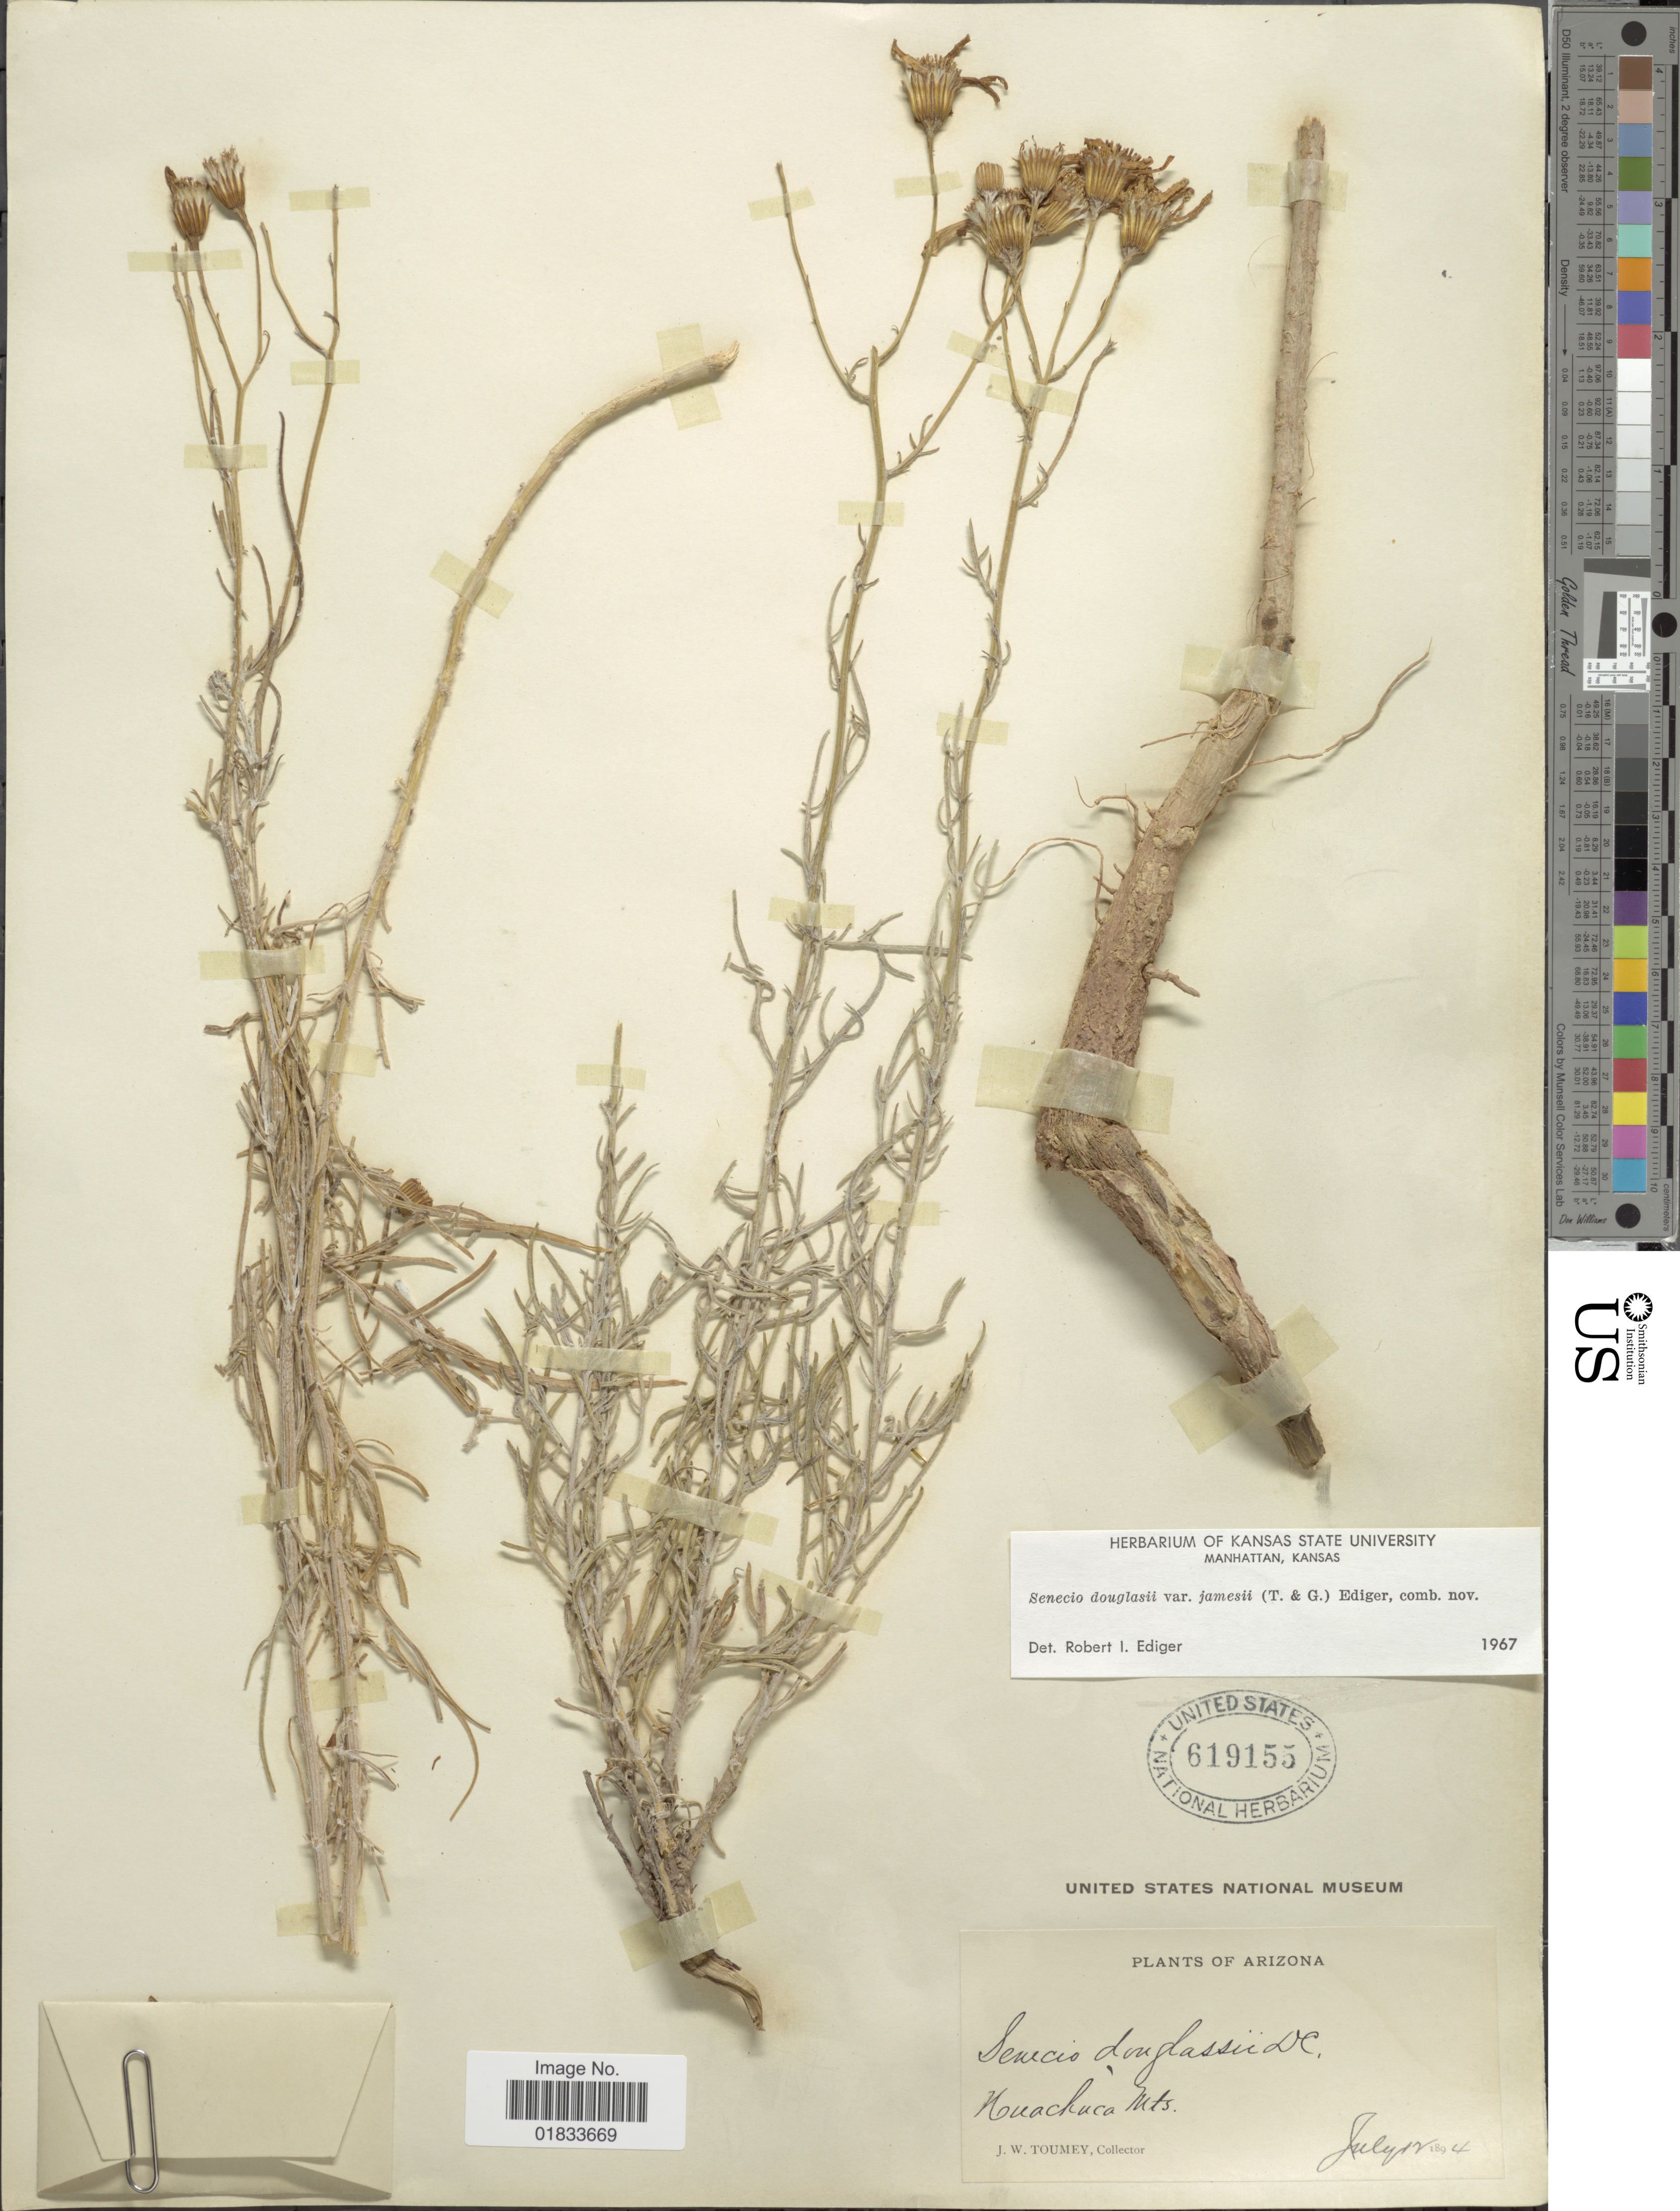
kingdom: Plantae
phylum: Tracheophyta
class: Magnoliopsida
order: Asterales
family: Asteraceae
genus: Senecio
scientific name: Senecio flaccidus var. flaccidus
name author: Less.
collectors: J. W. Toumey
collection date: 1894-07-12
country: United States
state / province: Arizona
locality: Huachuca Mts.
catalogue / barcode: US 619155